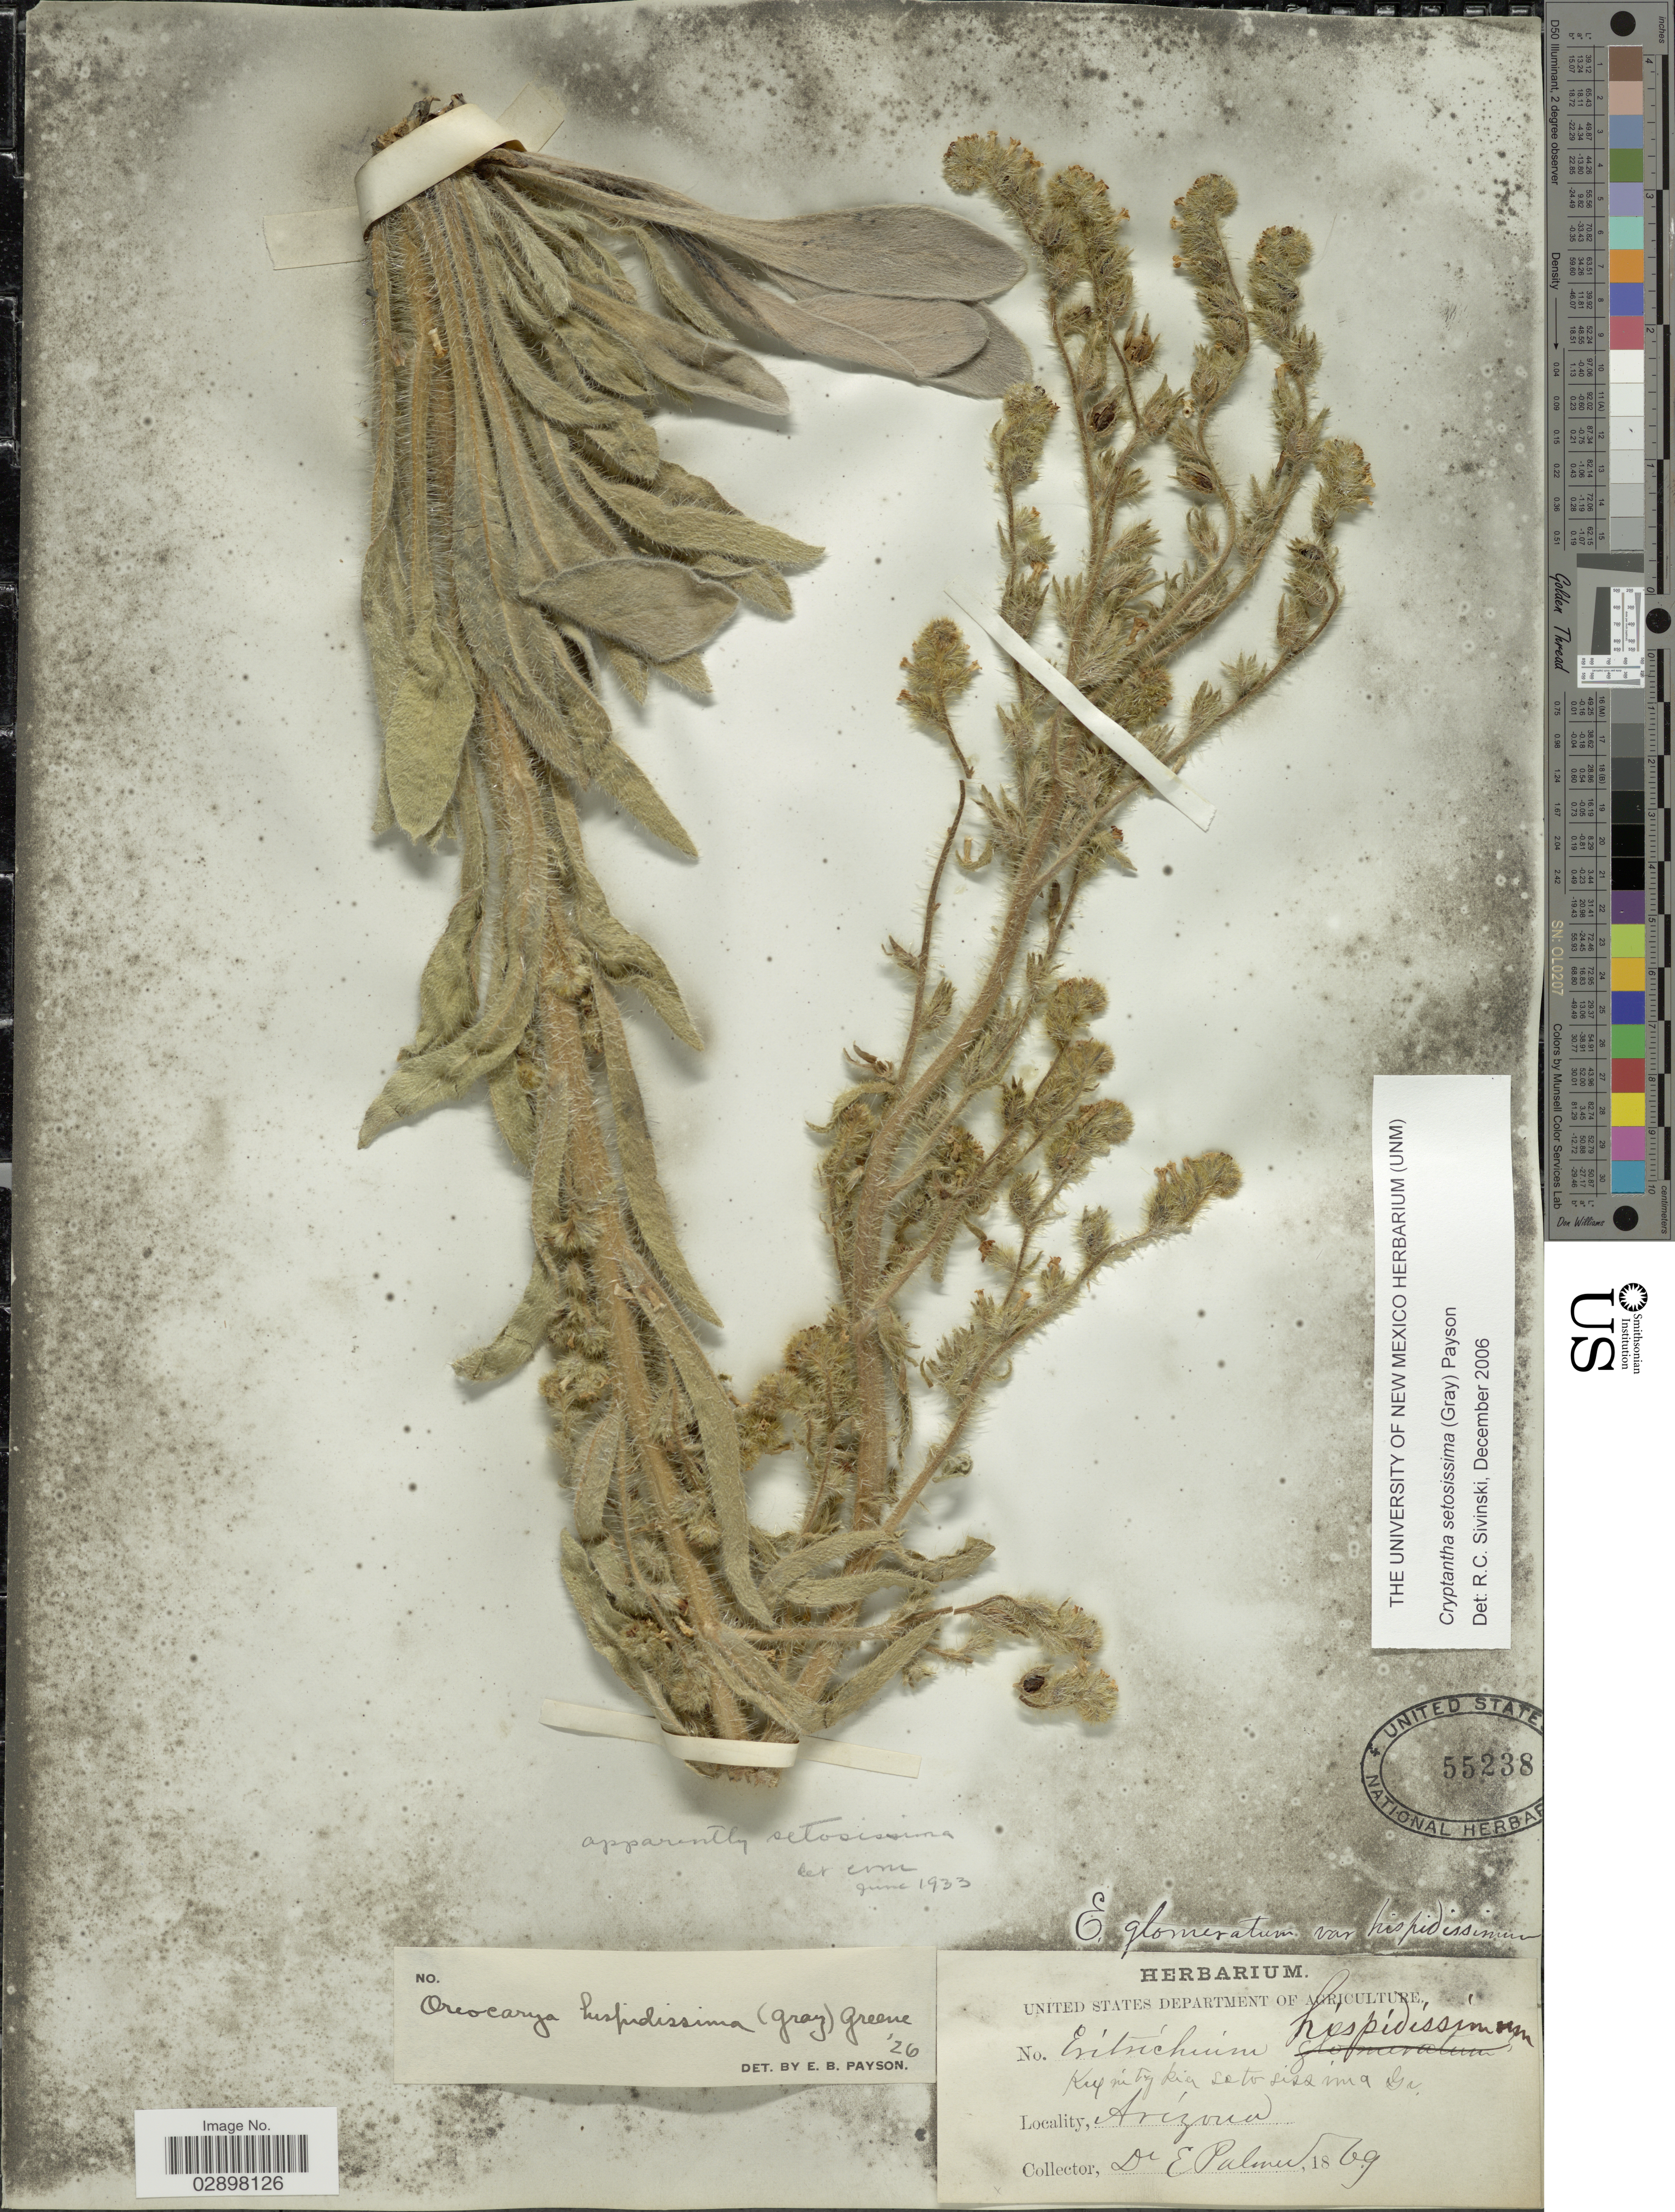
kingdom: Plantae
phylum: Tracheophyta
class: Magnoliopsida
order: Boraginales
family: Boraginaceae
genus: Cryptantha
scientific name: Cryptantha setosissima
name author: (A. Gray) Payson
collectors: E. Palmer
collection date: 1869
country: United States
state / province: Arizona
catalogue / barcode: US 55238